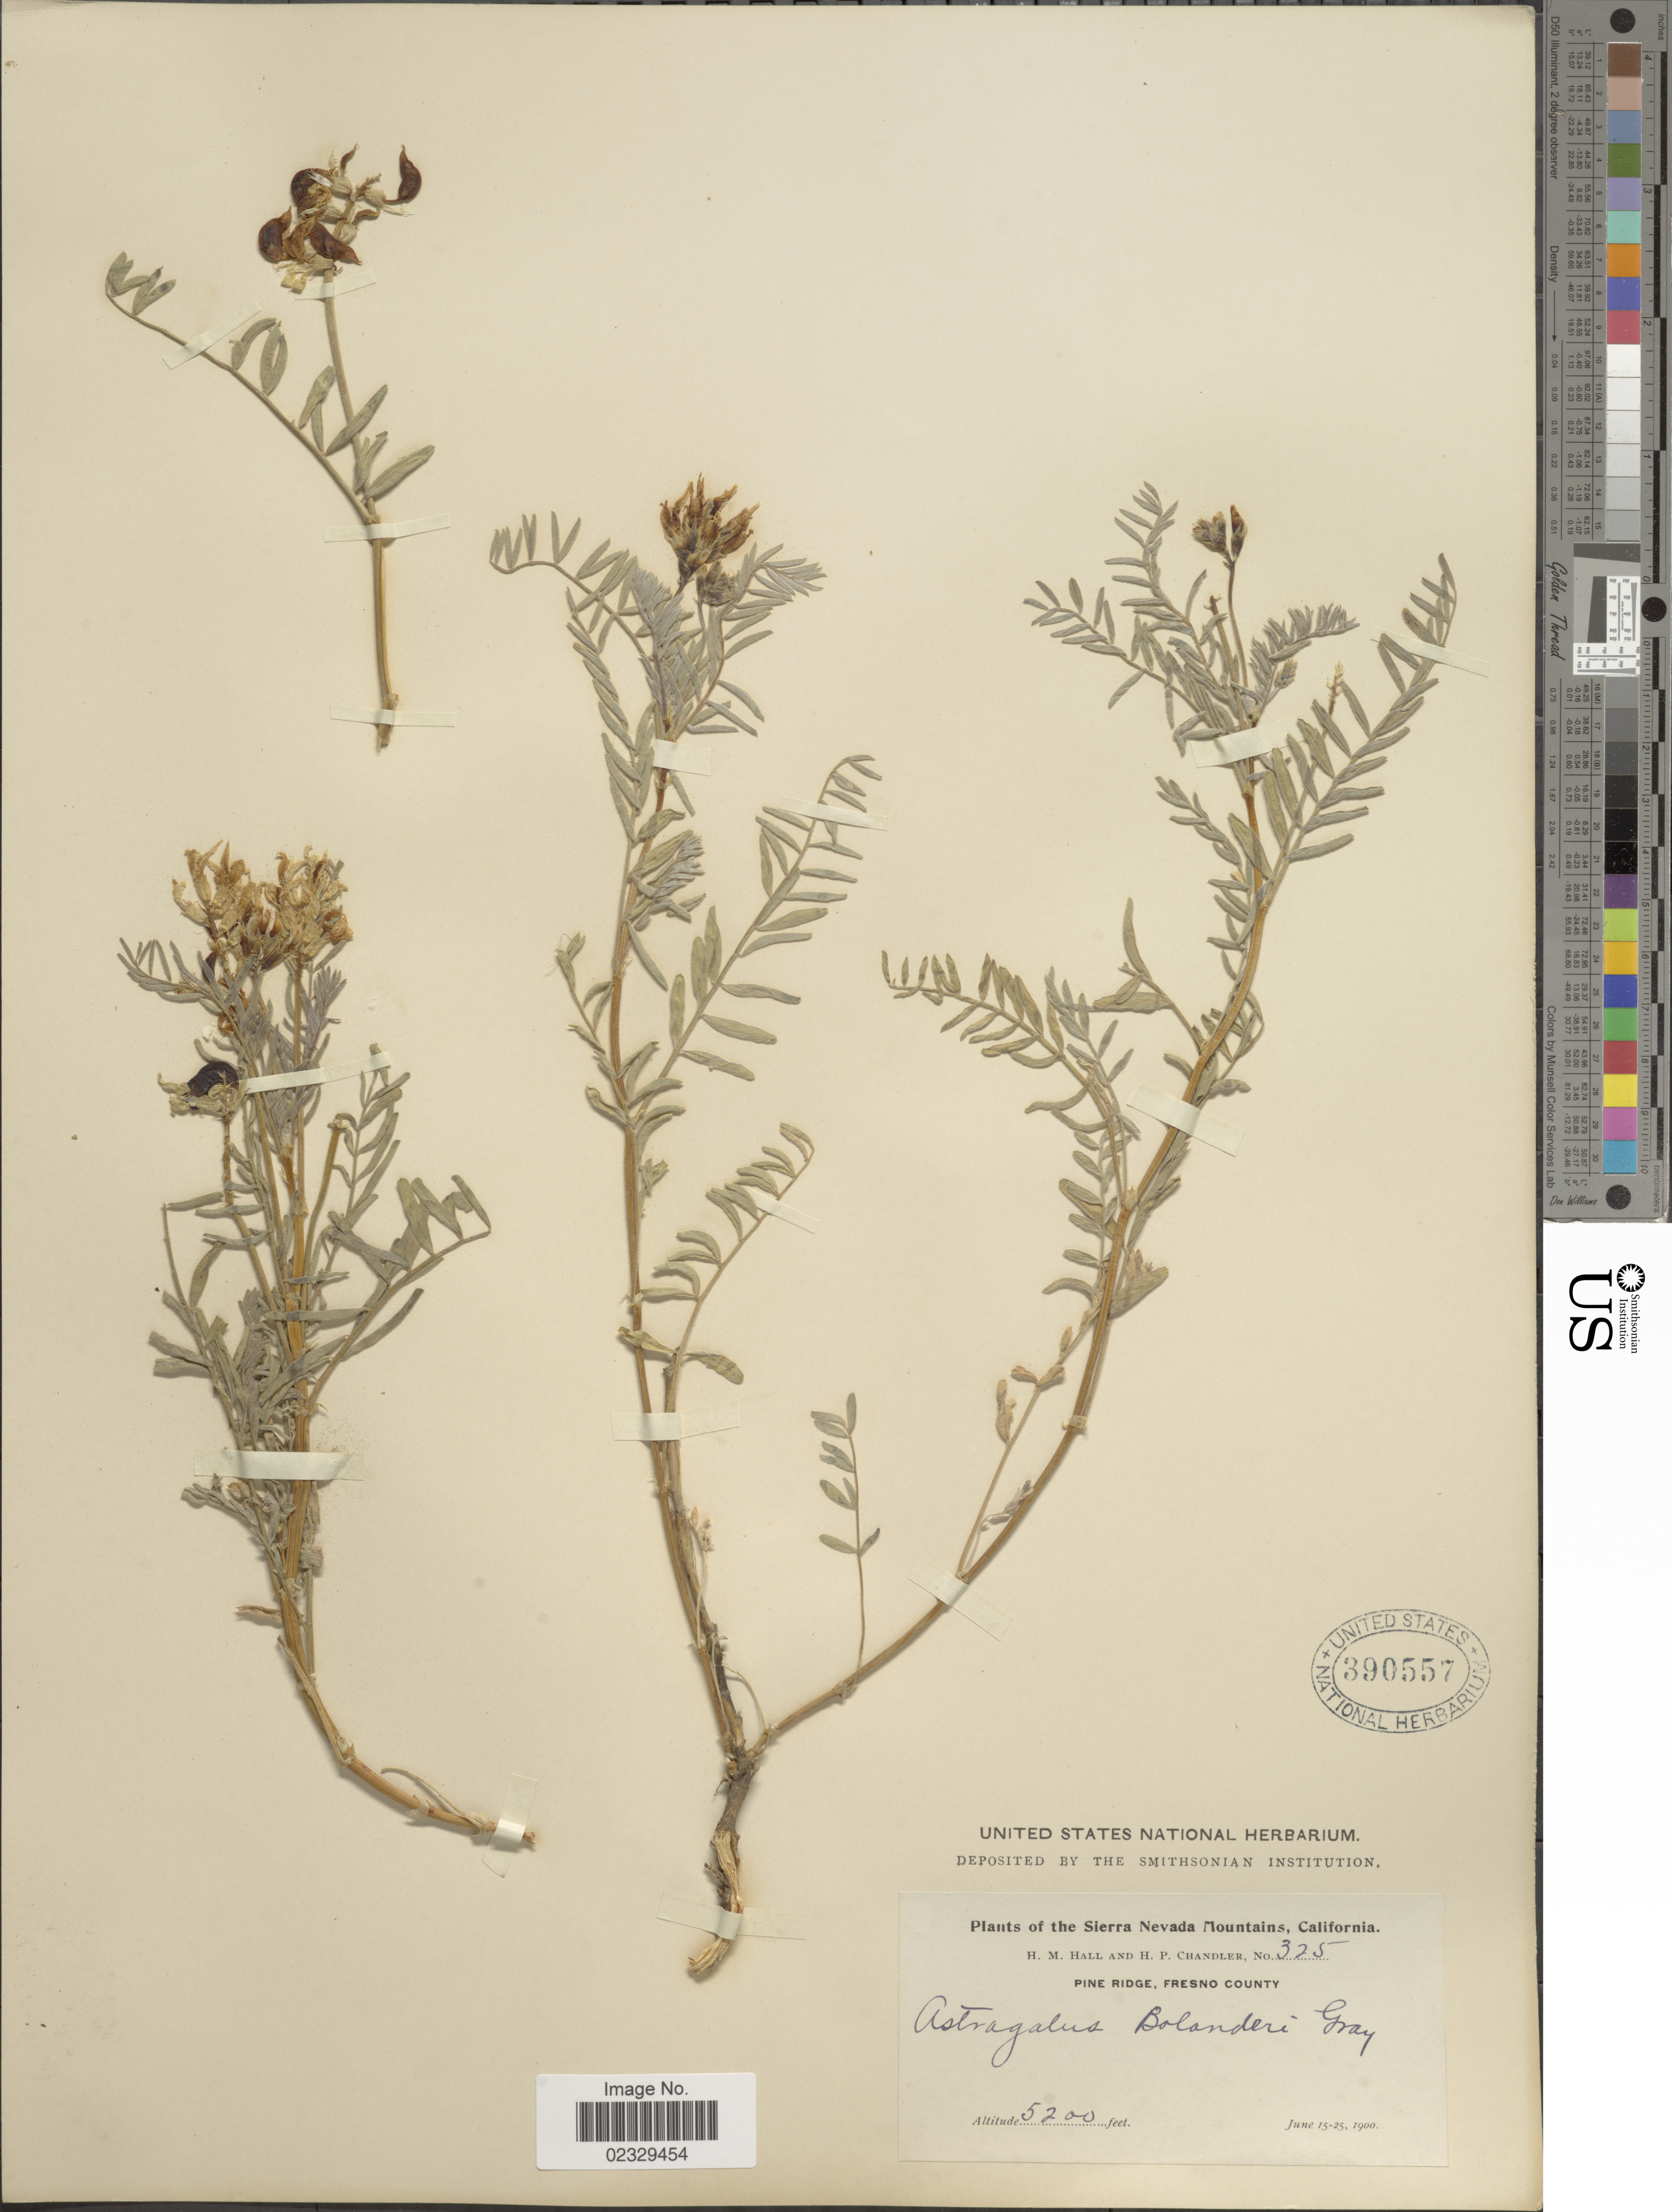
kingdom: Plantae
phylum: Tracheophyta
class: Magnoliopsida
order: Fabales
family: Fabaceae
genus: Astragalus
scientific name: Astragalus bolanderi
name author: A. Gray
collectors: H. M. Hall & H. Chandler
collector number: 325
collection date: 1900-06-15/1900-06-25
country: United States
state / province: California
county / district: Fresno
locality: Sierra Nevada Mountains. Pine Ridge, Fresno County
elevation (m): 1585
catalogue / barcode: US 390557